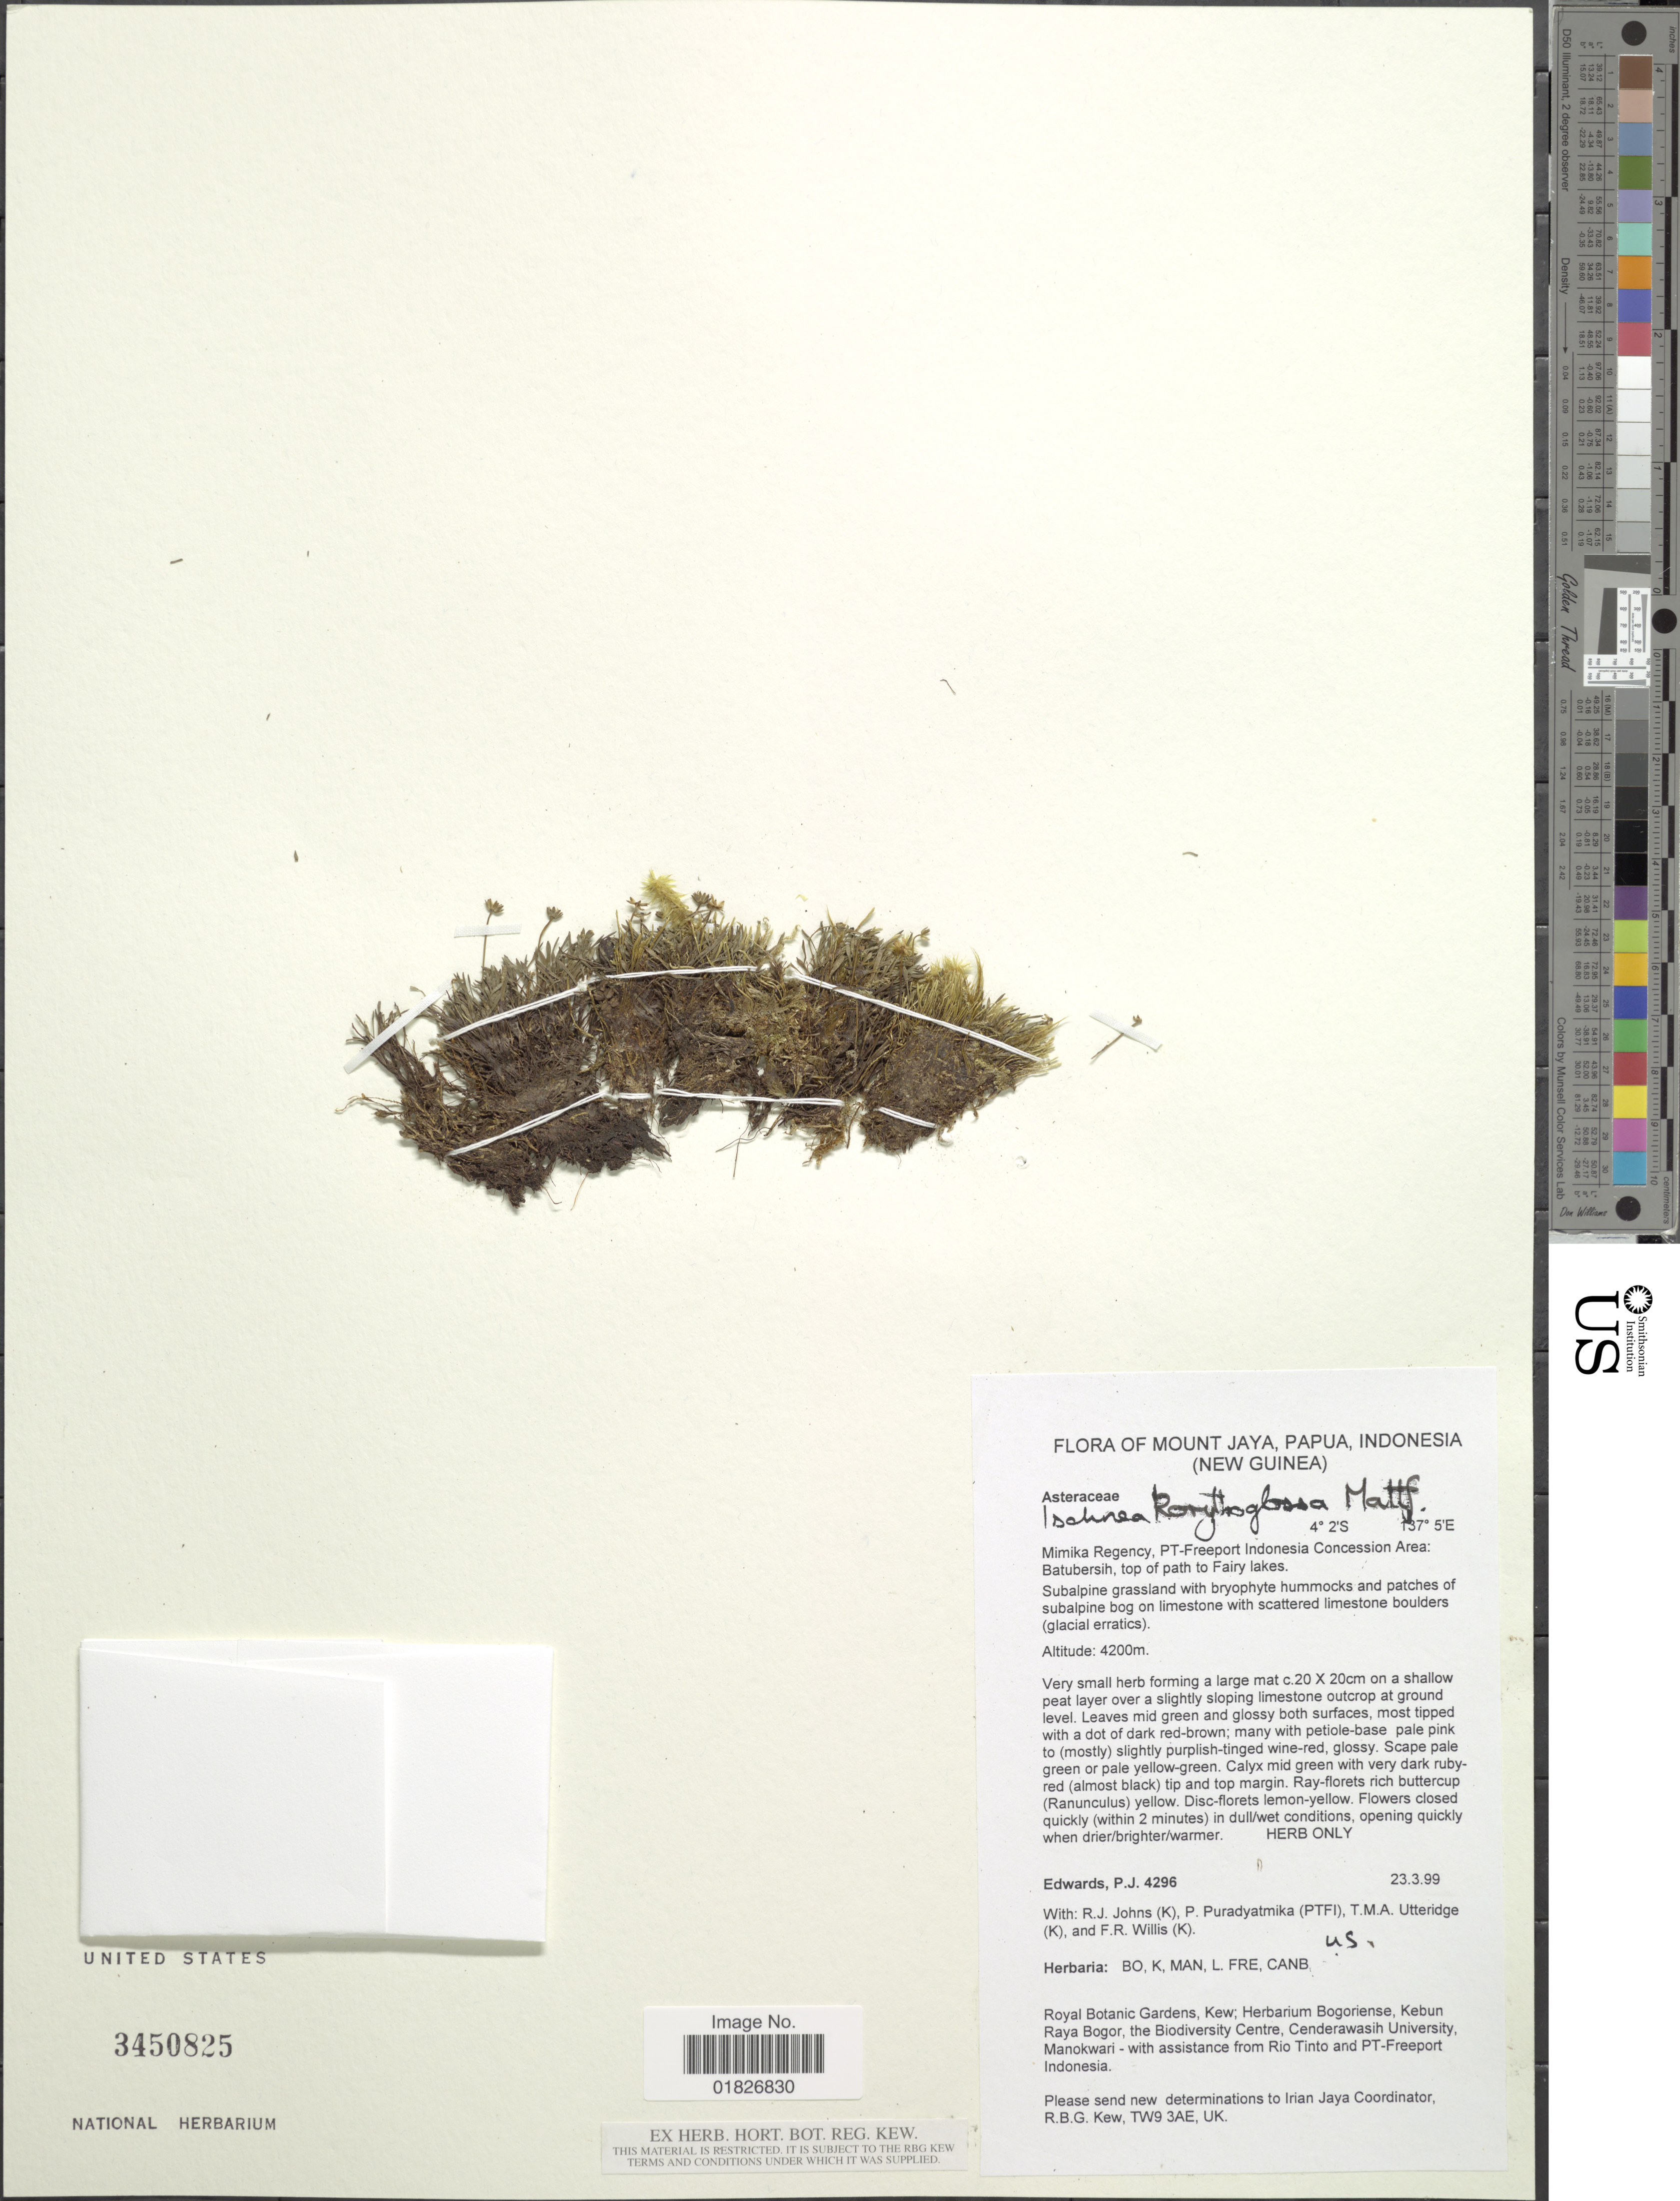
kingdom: Plantae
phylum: Tracheophyta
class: Magnoliopsida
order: Asterales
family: Asteraceae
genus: Ischnea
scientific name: Ischnea korythoglossa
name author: Mattf.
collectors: P. Edwards, R. Johns, P. Puradyatmika & T. M. A. Utteridge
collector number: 4296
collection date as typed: Transcribed d/m/y: 23/3/99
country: Indonesia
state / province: Papua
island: New Guinea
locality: Mount Jaya, (New Guinea), Mimika Regency, PT-Freeport Indonesia Concession Area, Batubersih, top of path to Fairy lakes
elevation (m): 4200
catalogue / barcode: US 3450825